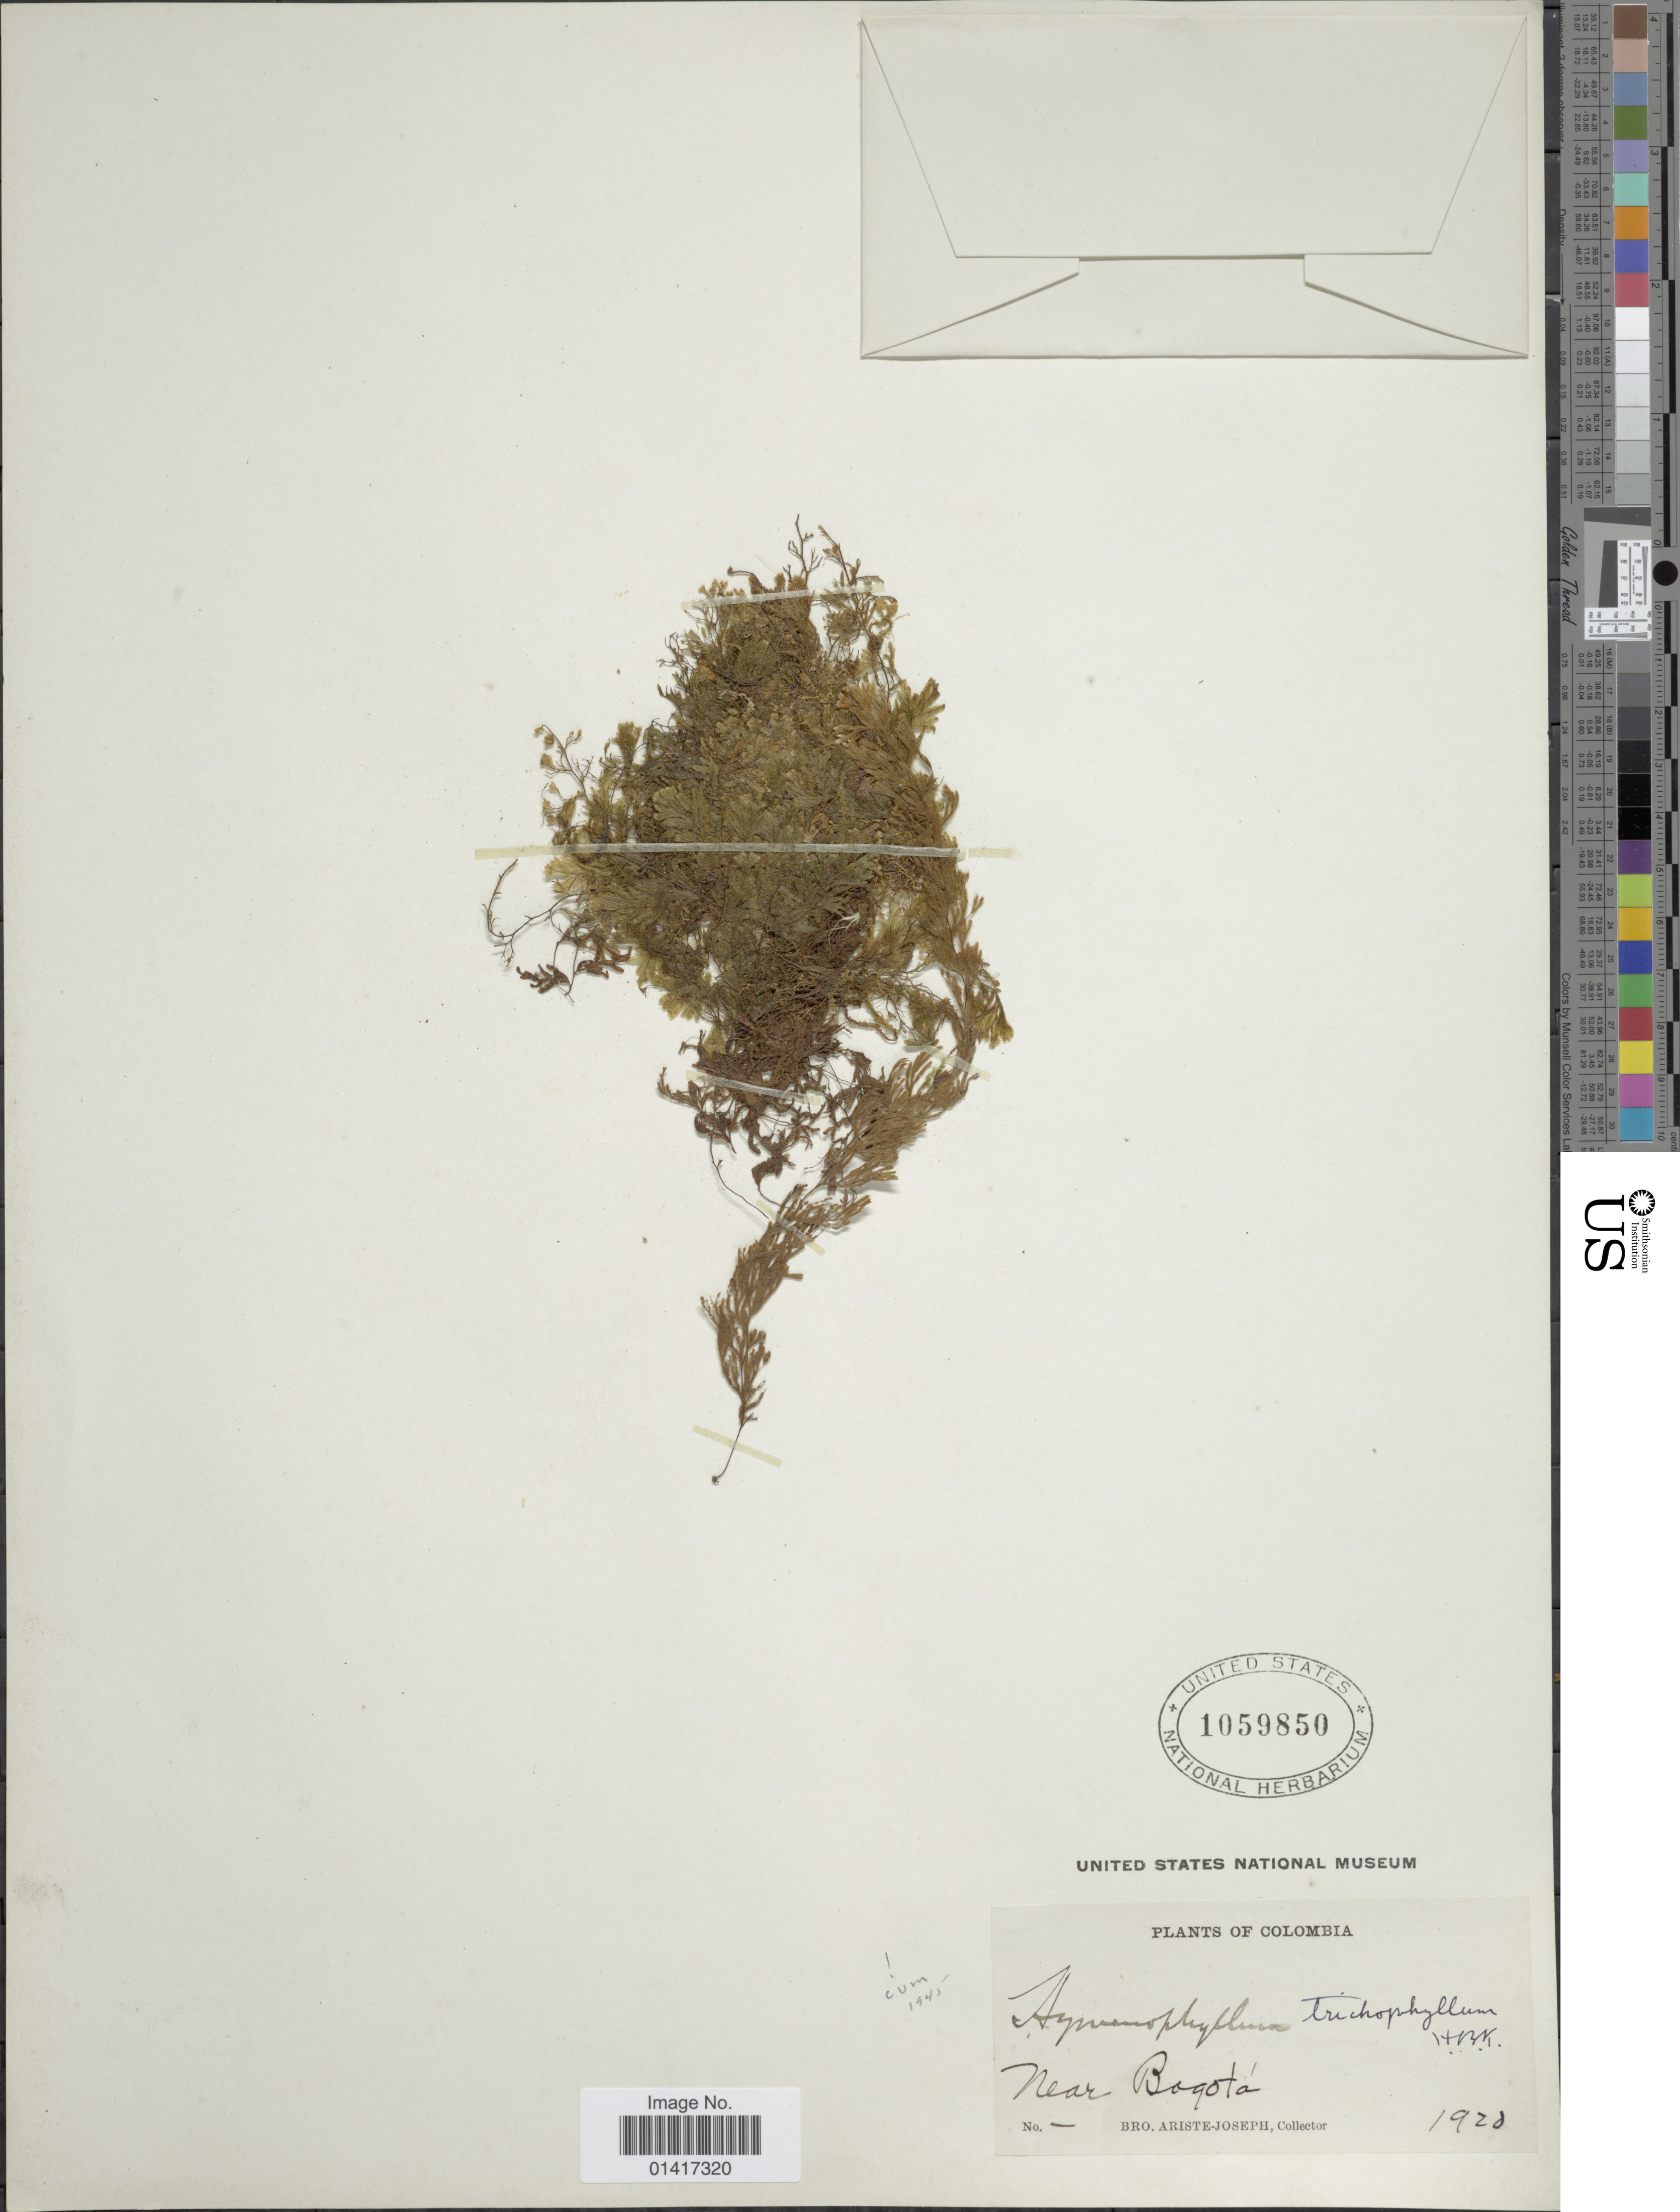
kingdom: Plantae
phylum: Tracheophyta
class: Polypodiopsida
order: Hymenophyllales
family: Hymenophyllaceae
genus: Hymenophyllum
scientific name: Hymenophyllum trichophyllum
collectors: Bro. Ariste-Joseph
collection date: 1928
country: Colombia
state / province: Bogota D.C.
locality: Near Bogota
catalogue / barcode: US 1059850